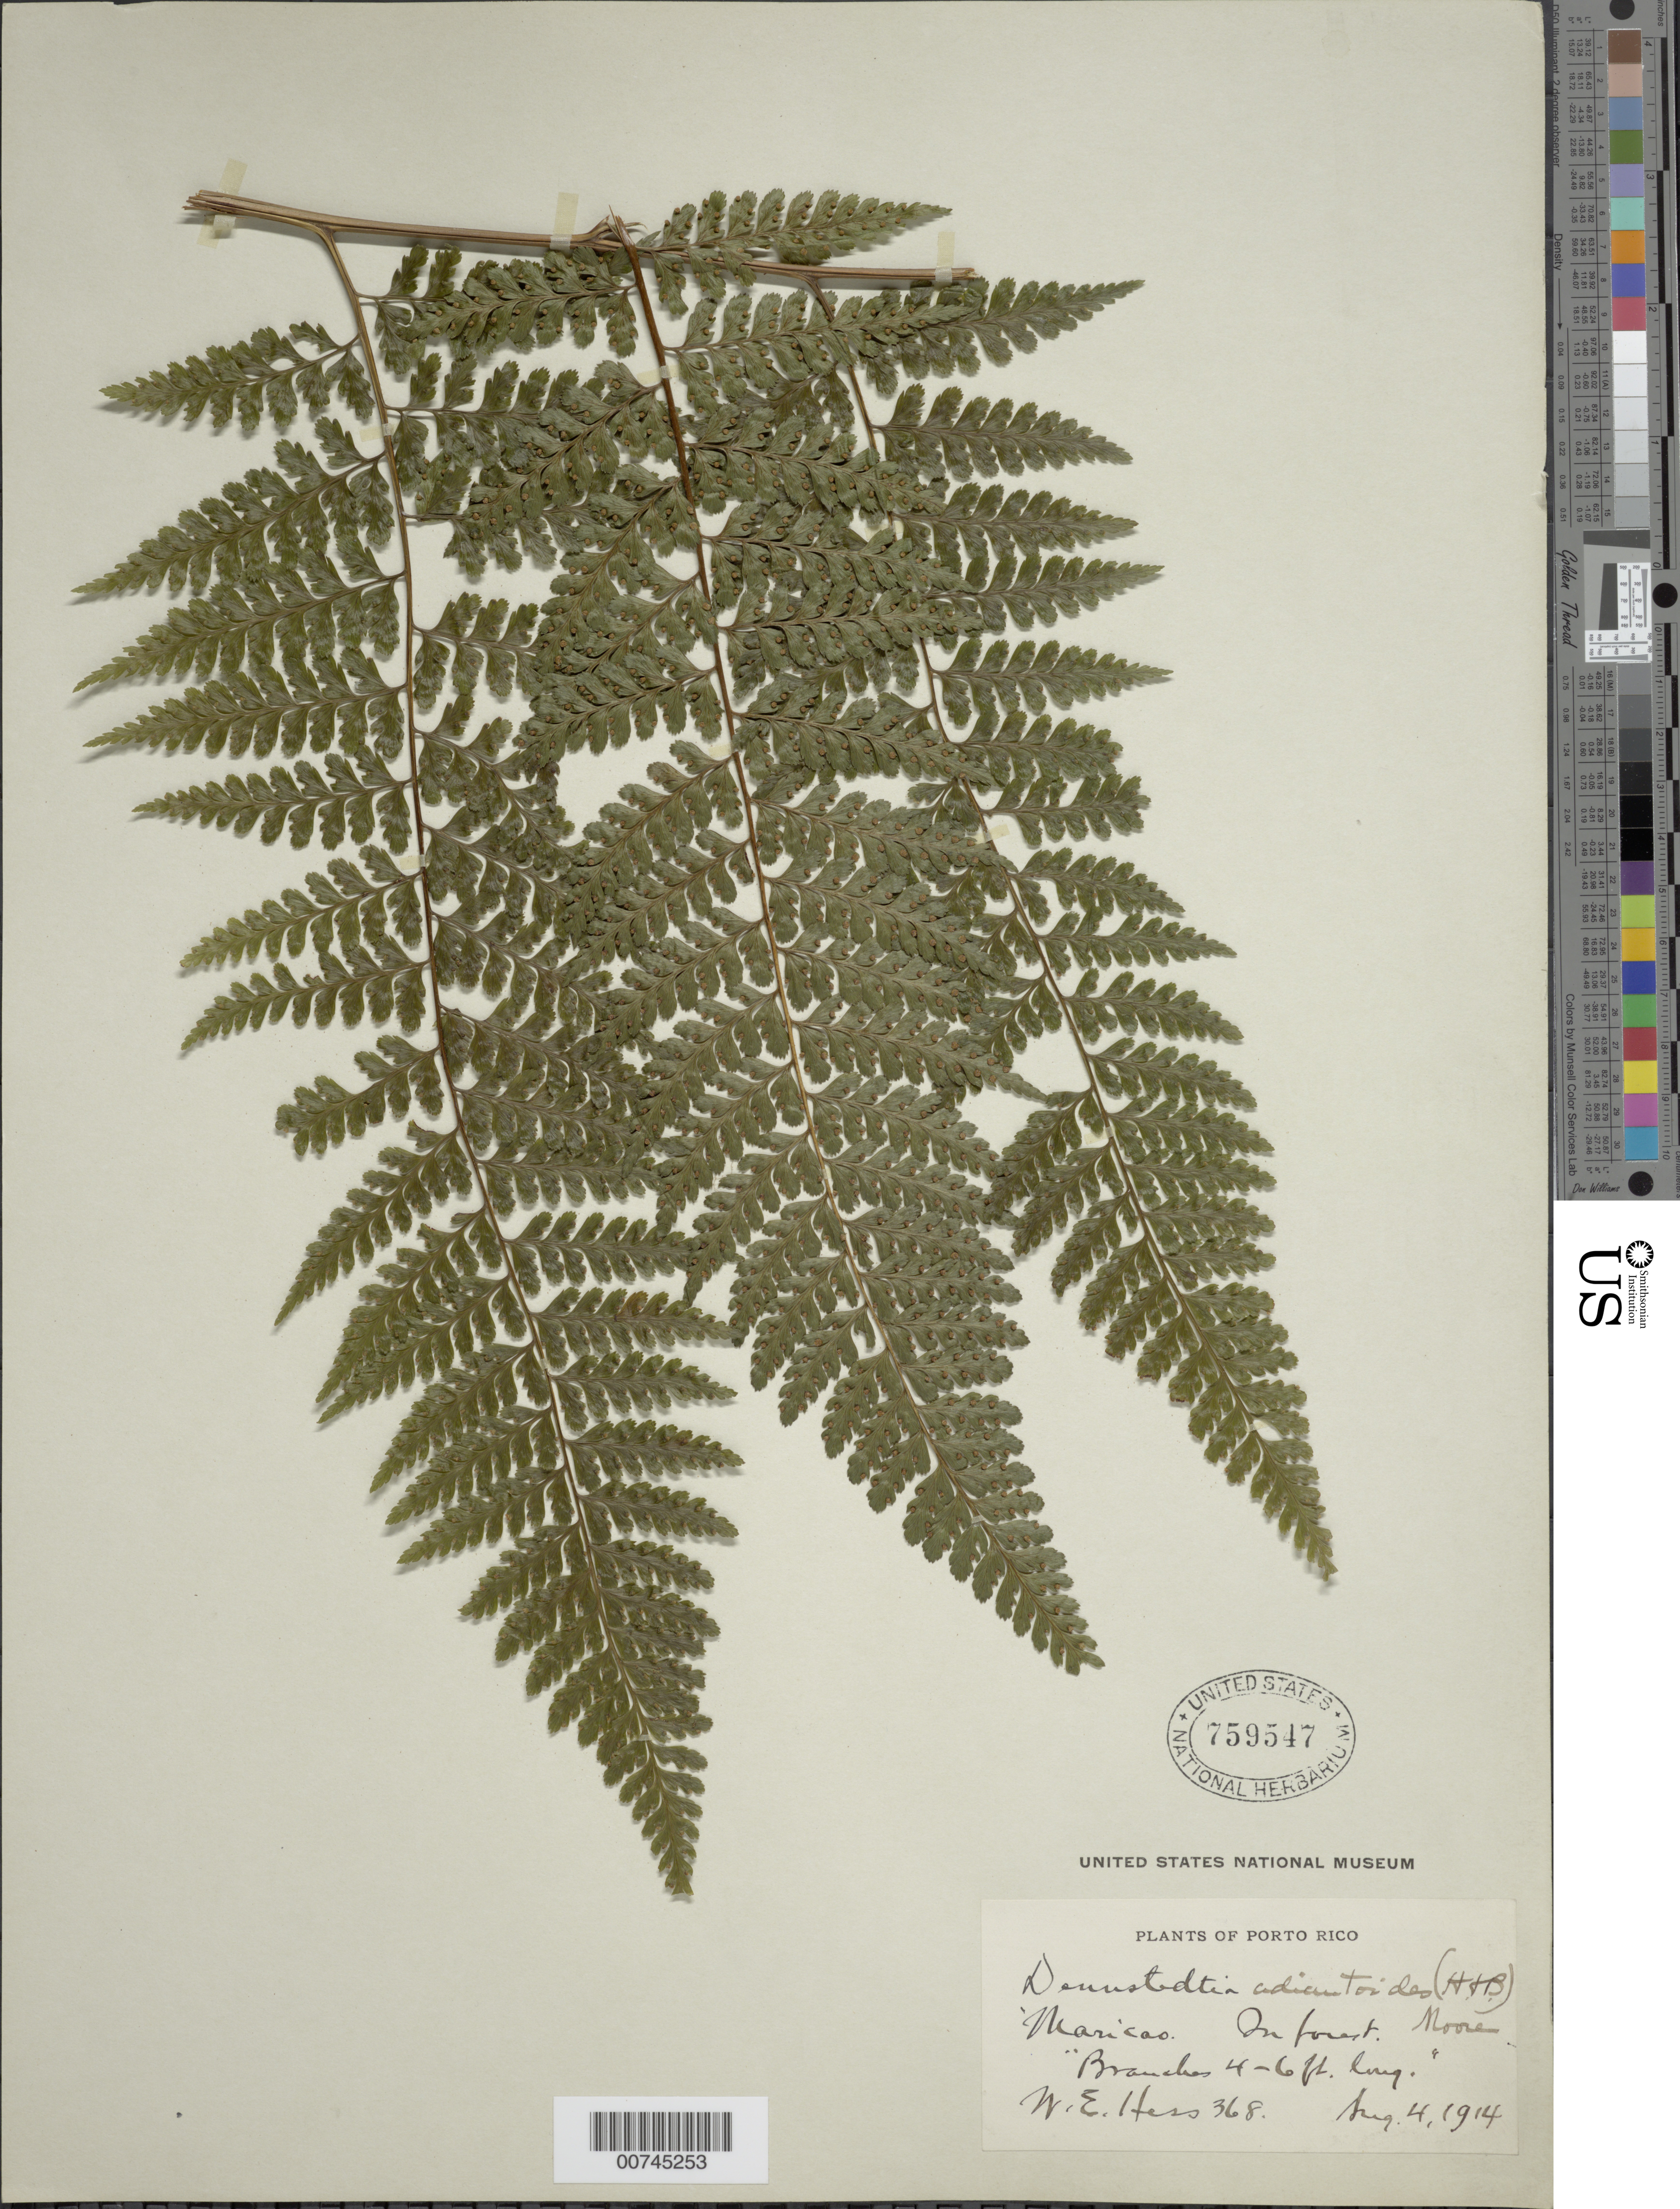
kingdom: Plantae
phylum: Tracheophyta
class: Polypodiopsida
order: Polypodiales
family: Dennstaedtiaceae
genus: Dennstaedtia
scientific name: Dennstaedtia bipinnata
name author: (Cav.) Maxon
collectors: W. Hess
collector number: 368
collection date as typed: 04 Aug 1914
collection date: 1914-08-04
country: Puerto Rico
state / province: Maricao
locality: Maricao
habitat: In forest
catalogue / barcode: US 759547